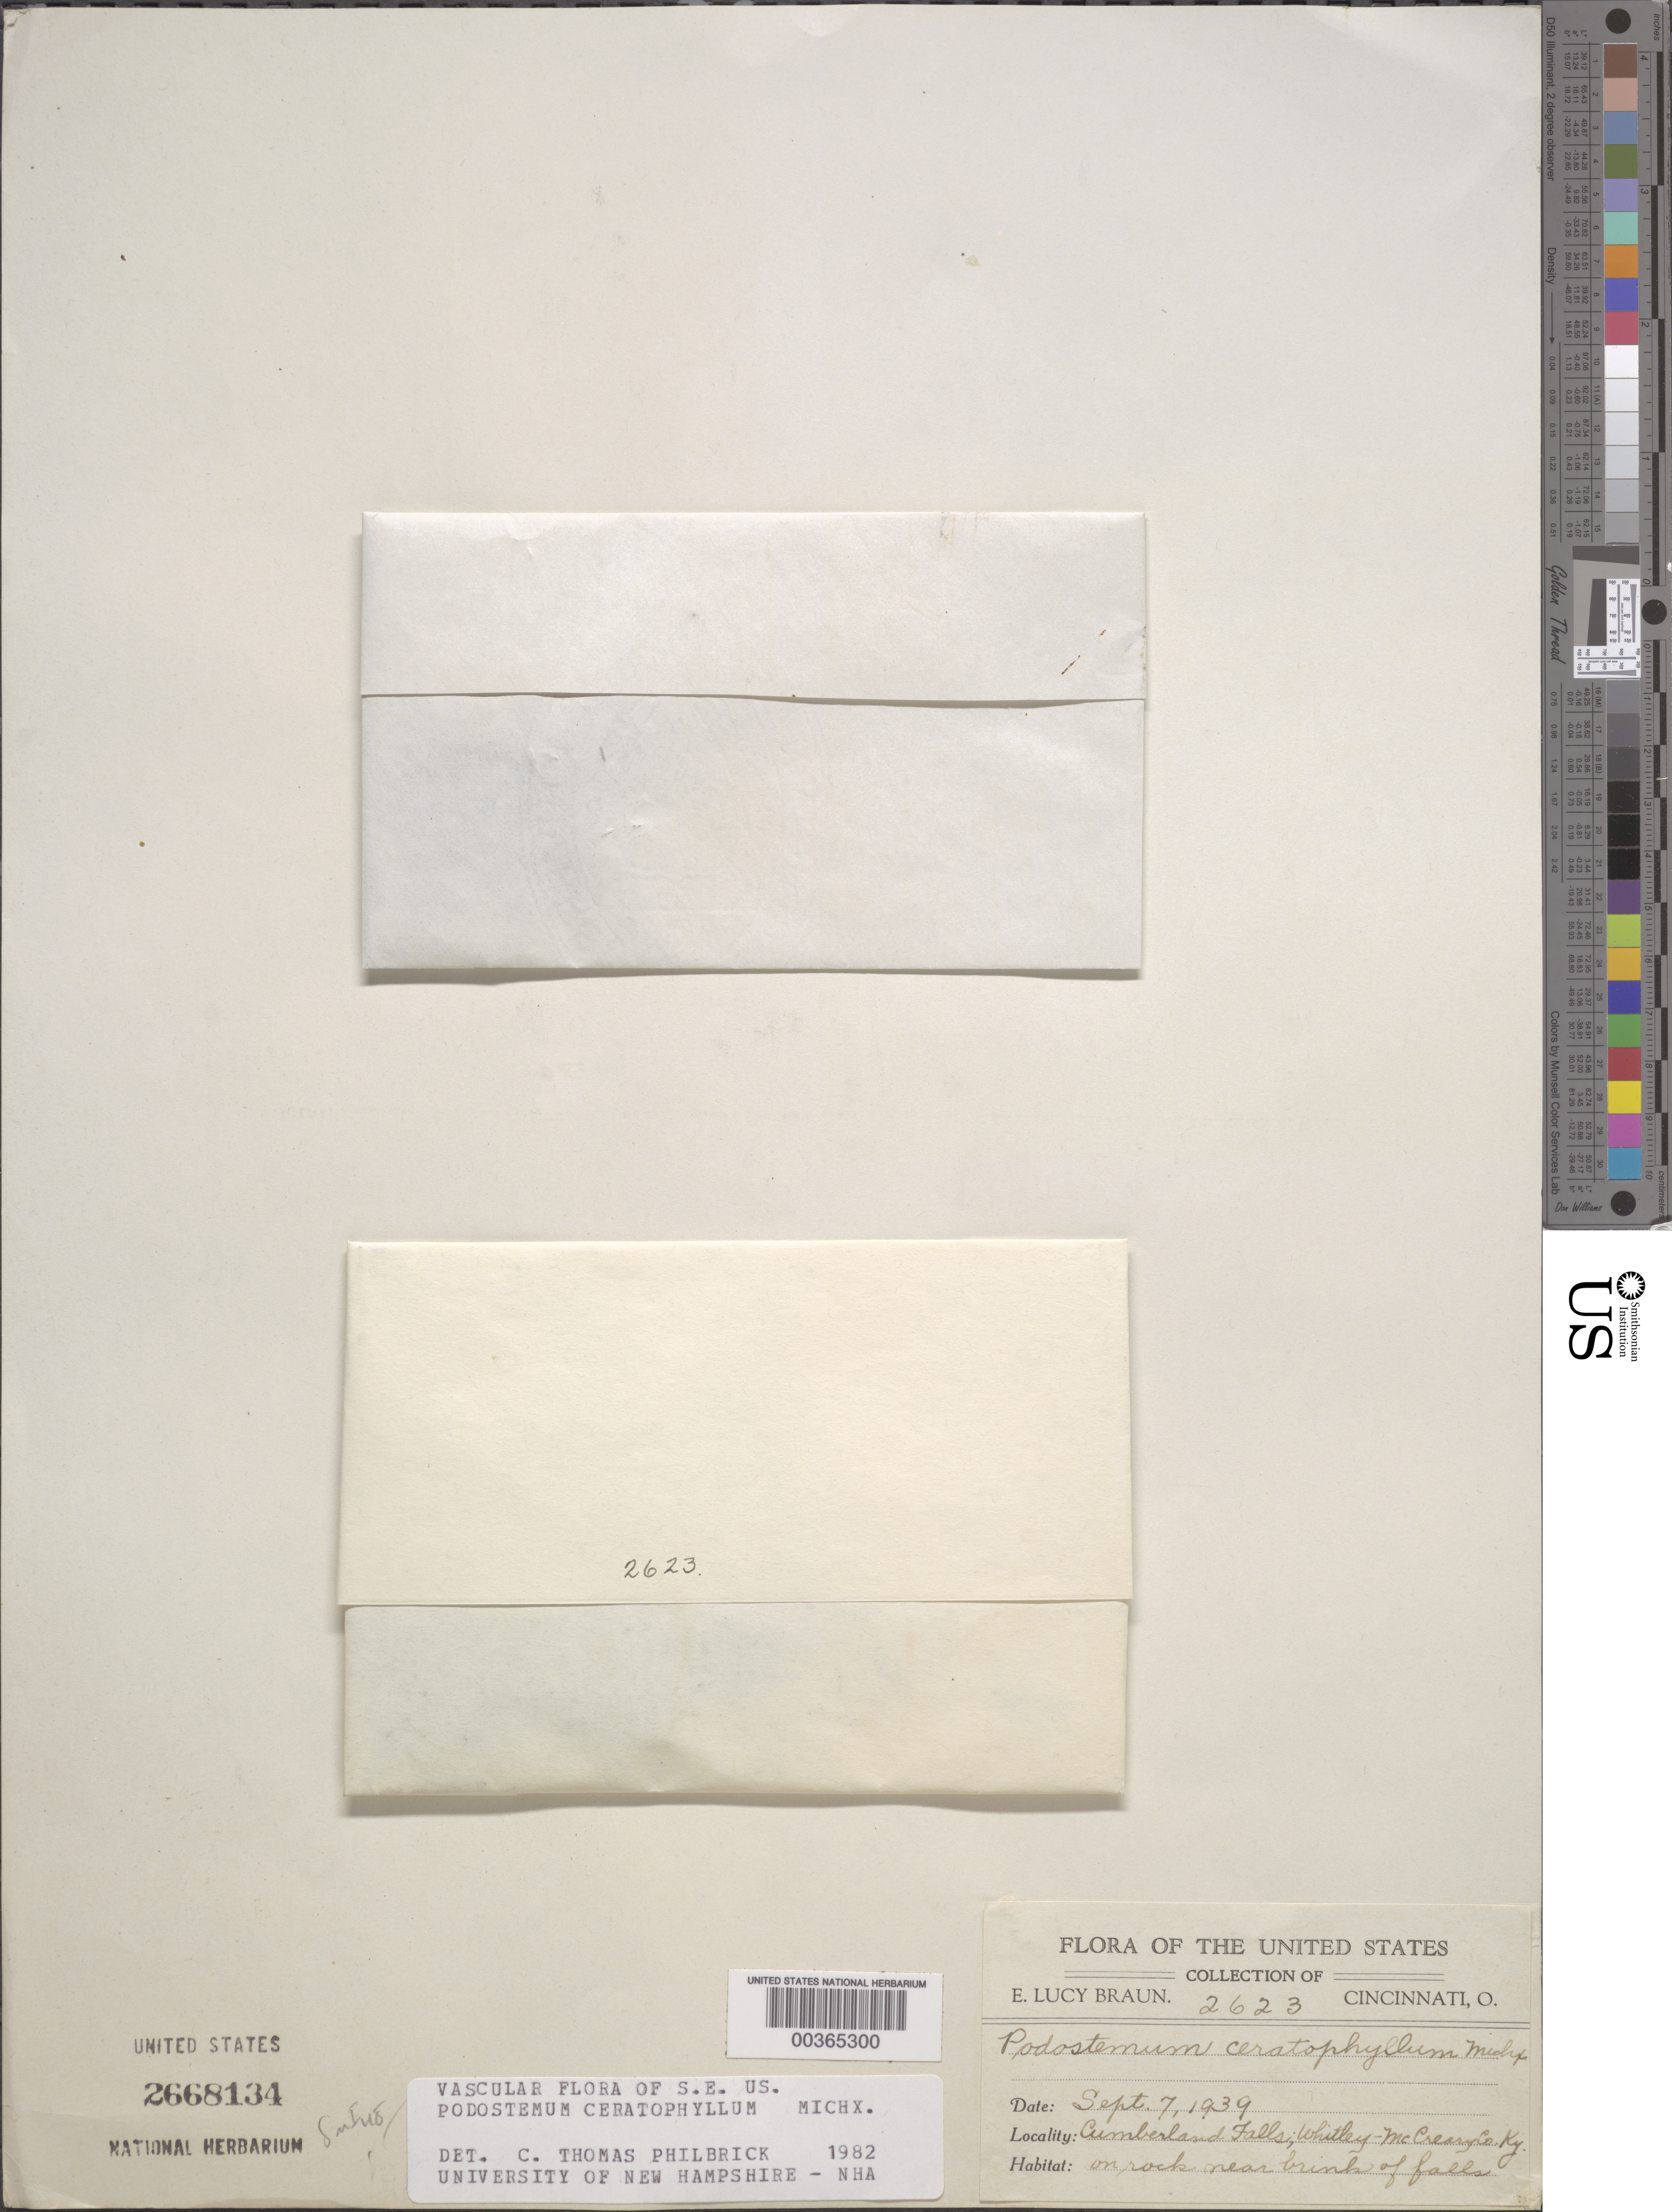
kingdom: Plantae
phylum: Tracheophyta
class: Magnoliopsida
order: Malpighiales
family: Podostemaceae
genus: Podostemum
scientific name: Podostemum ceratophylllum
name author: Michx.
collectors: E. L. Braun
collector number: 2623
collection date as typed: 07 Sep 1939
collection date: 1939-09-07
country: United States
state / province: Kentucky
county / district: Mccreary / Whitley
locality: Cumberland falls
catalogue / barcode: US 2668134